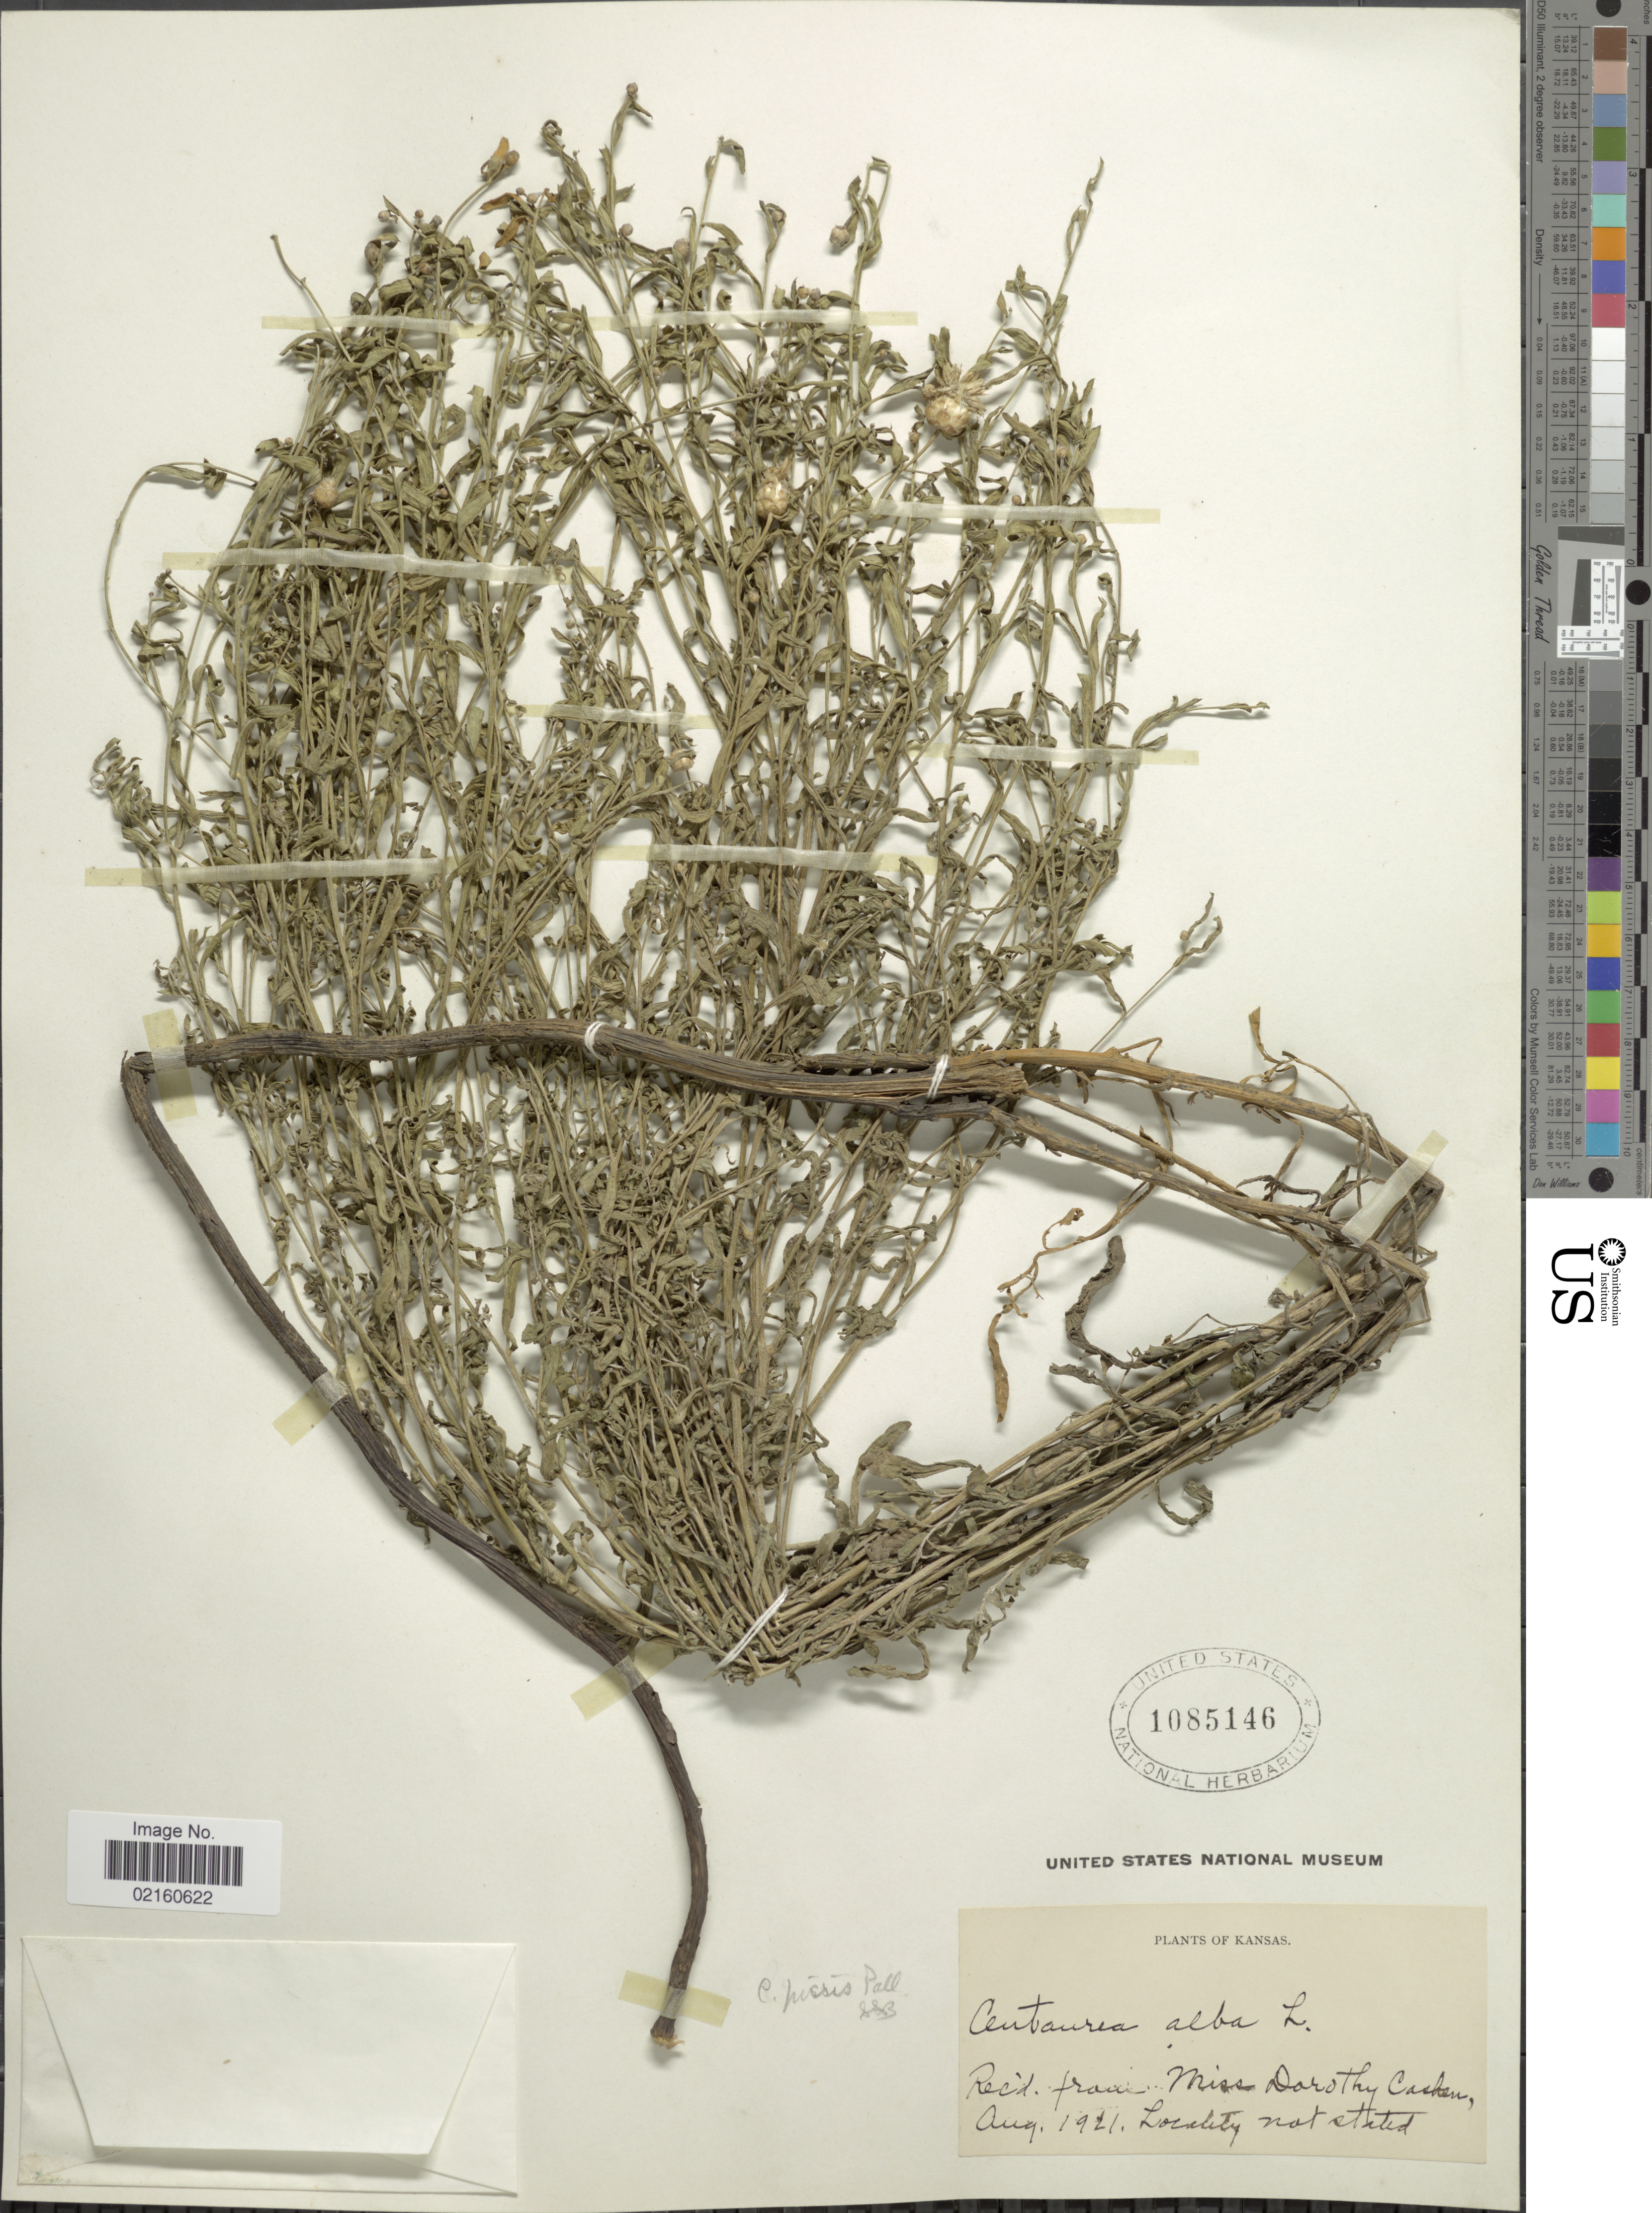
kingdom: Plantae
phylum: Tracheophyta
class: Magnoliopsida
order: Asterales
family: Asteraceae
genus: Rhaponticum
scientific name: Rhaponticum repens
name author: (L.) Hidalgo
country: United States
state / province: Kansas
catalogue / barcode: US 1085146